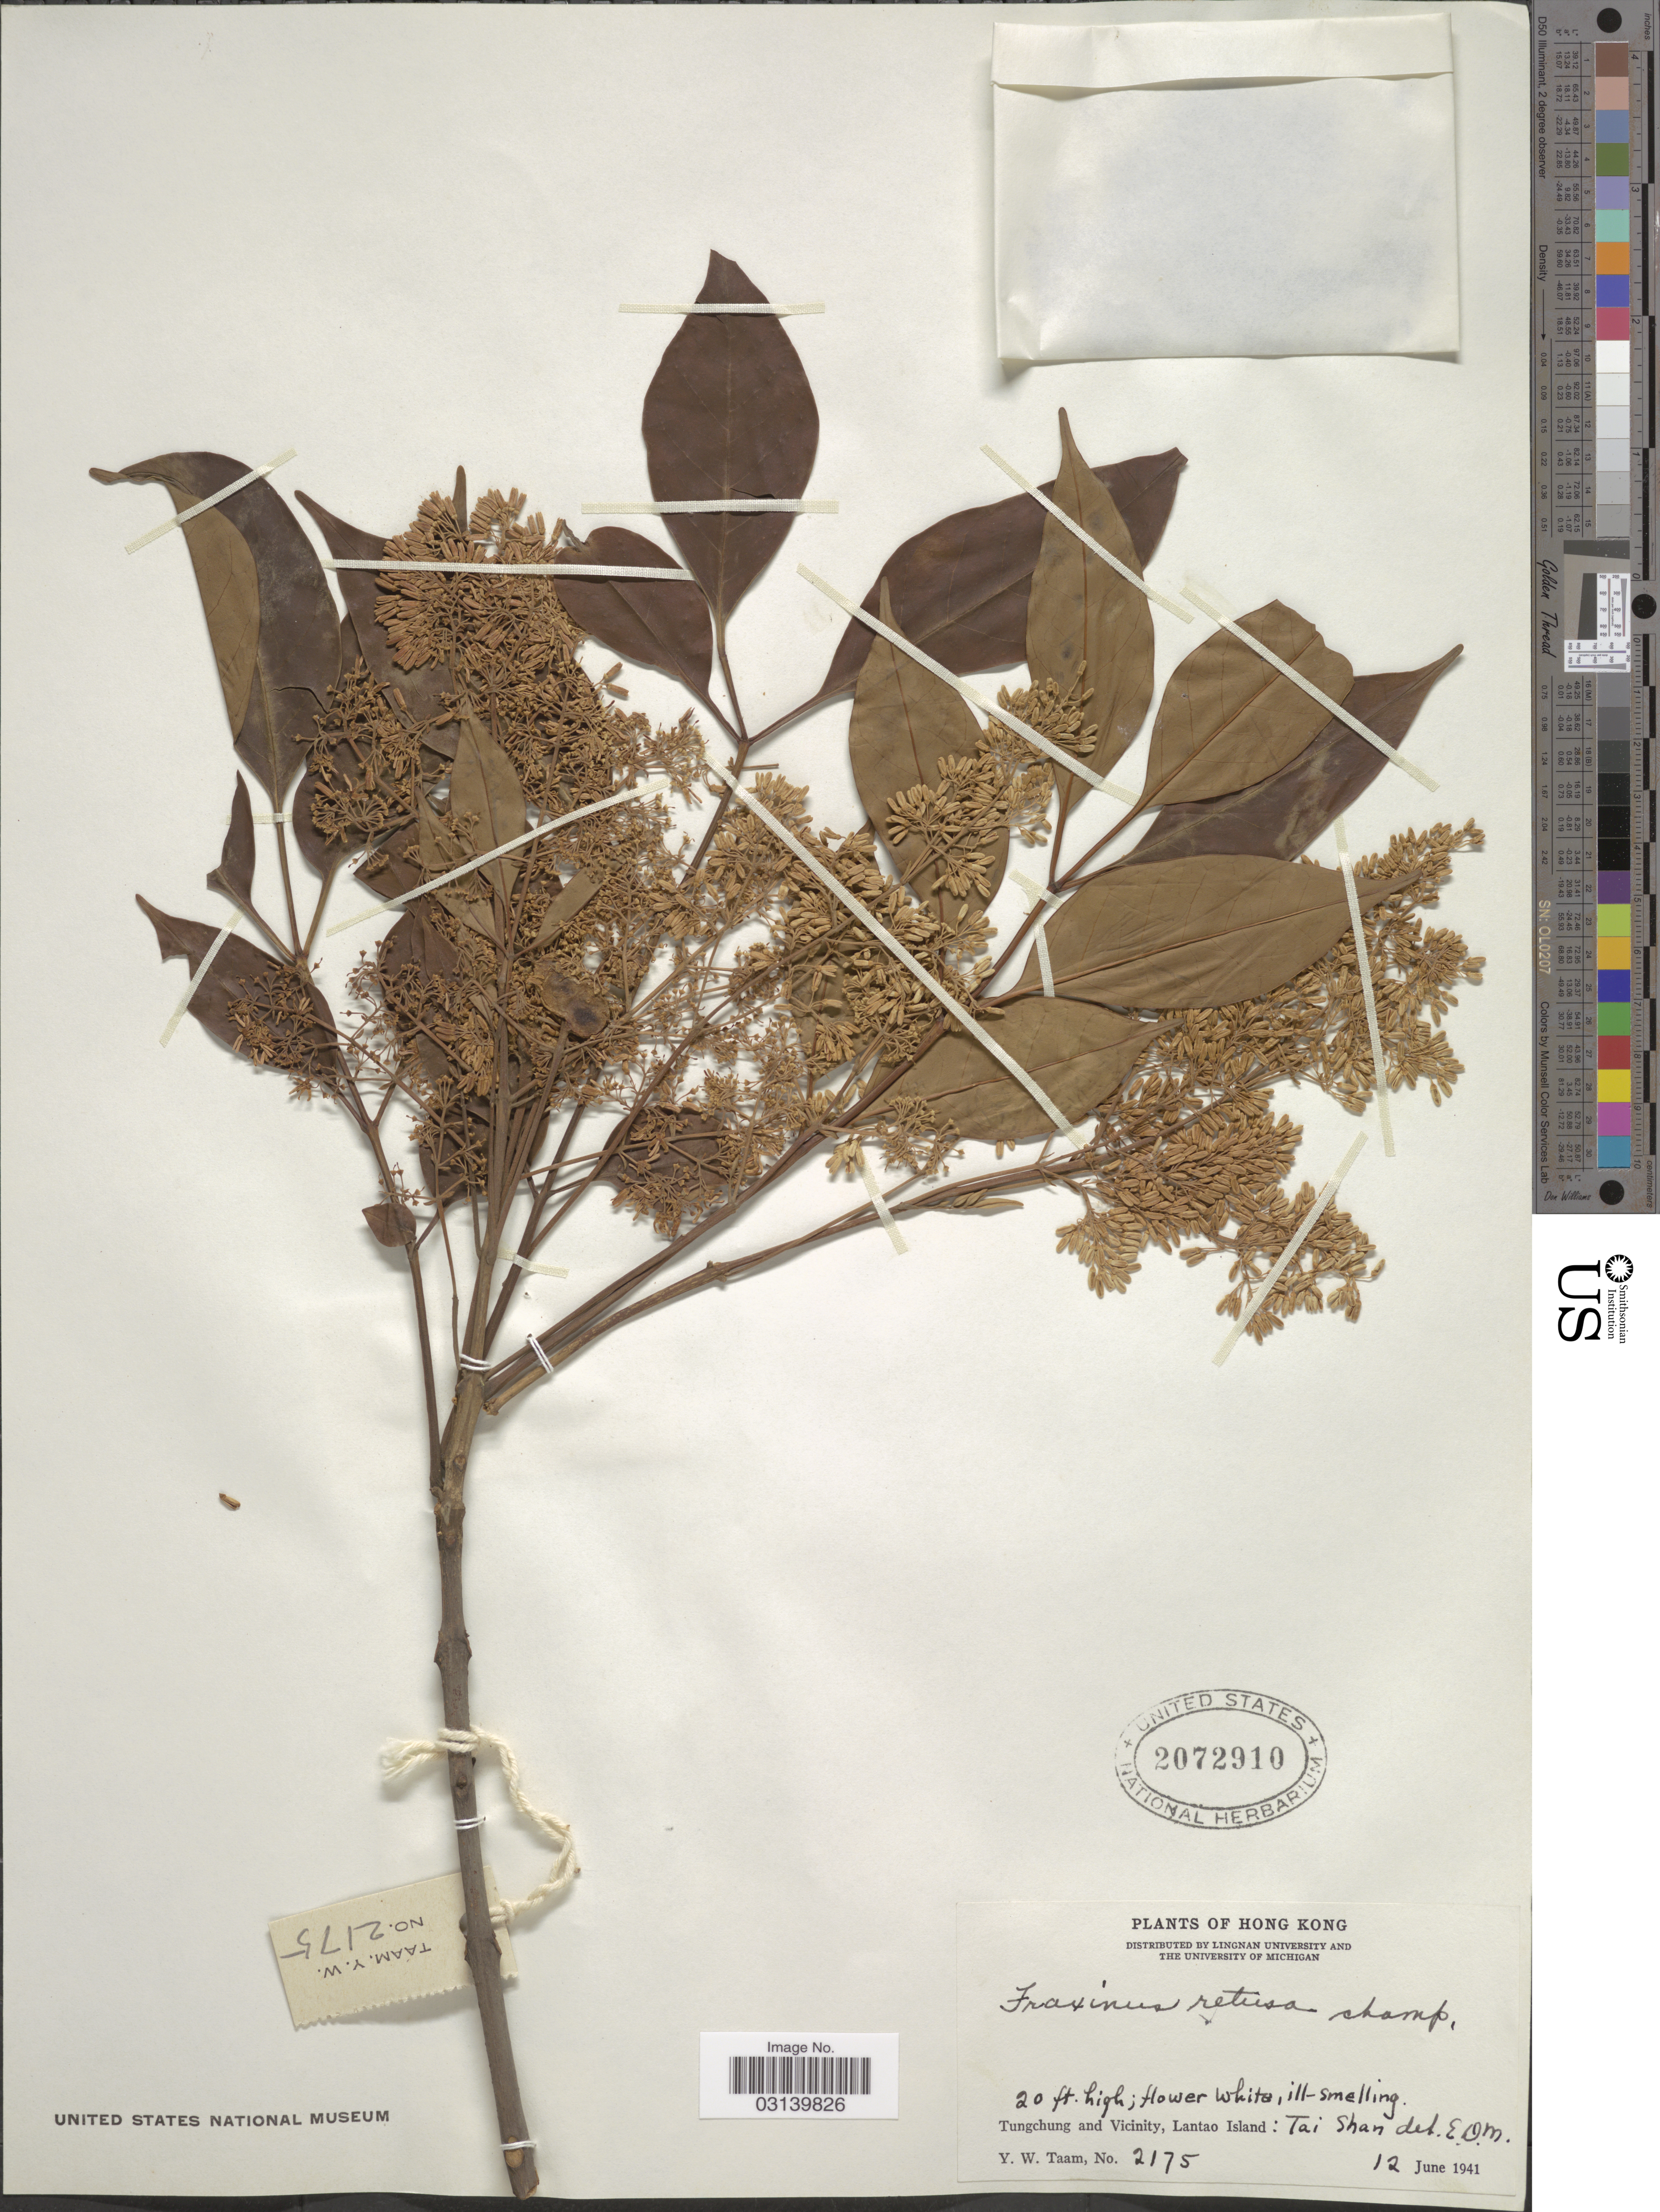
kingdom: Plantae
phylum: Tracheophyta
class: Magnoliopsida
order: Lamiales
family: Oleaceae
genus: Fraxinus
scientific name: Fraxinus championii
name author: Little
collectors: Y. W. Taam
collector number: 2175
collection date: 1941-06-12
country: China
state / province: Hong Kong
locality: Tungchung and Vicinity, Lantao Island: Tai Shan.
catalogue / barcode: US 2072910